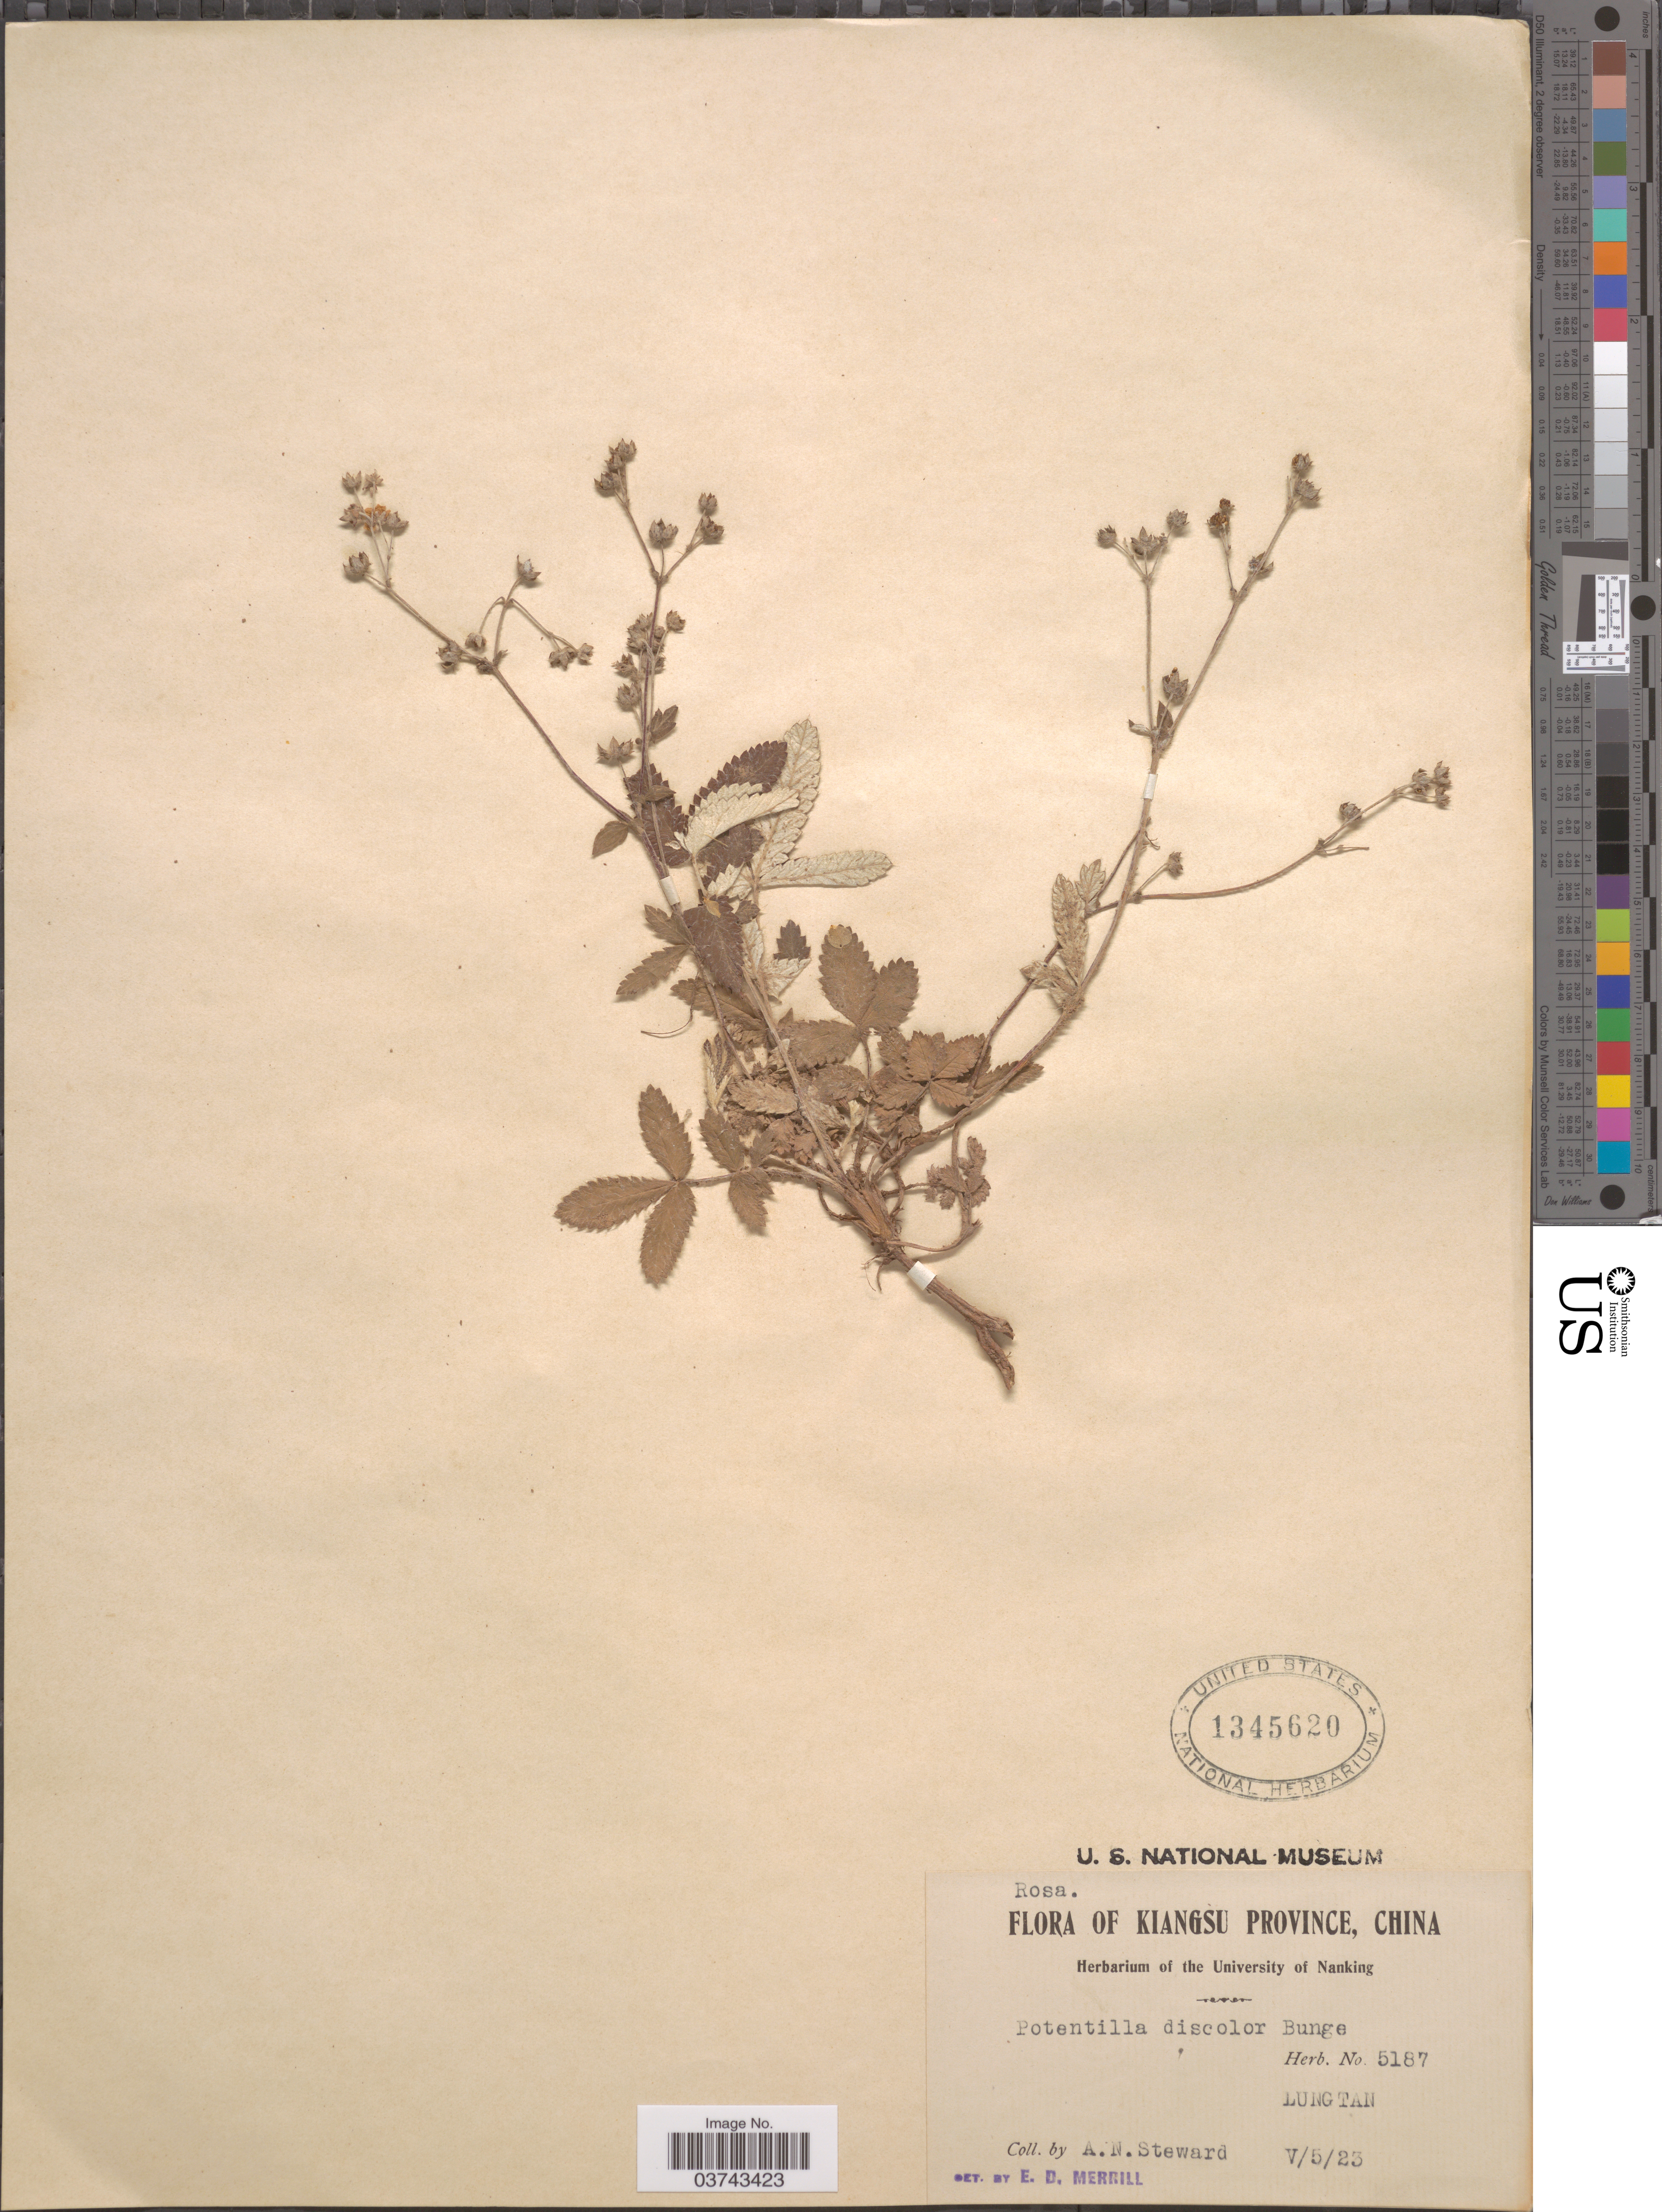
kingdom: Plantae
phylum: Tracheophyta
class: Magnoliopsida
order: Rosales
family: Rosaceae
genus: Potentilla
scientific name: Potentilla discolor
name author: Bunge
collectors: A. N. Steward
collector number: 5187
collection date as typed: Transcribed d/m/y: 5/5/23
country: China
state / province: Jiangsu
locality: Kiangsu Province. Lungtan.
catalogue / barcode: US 1345620